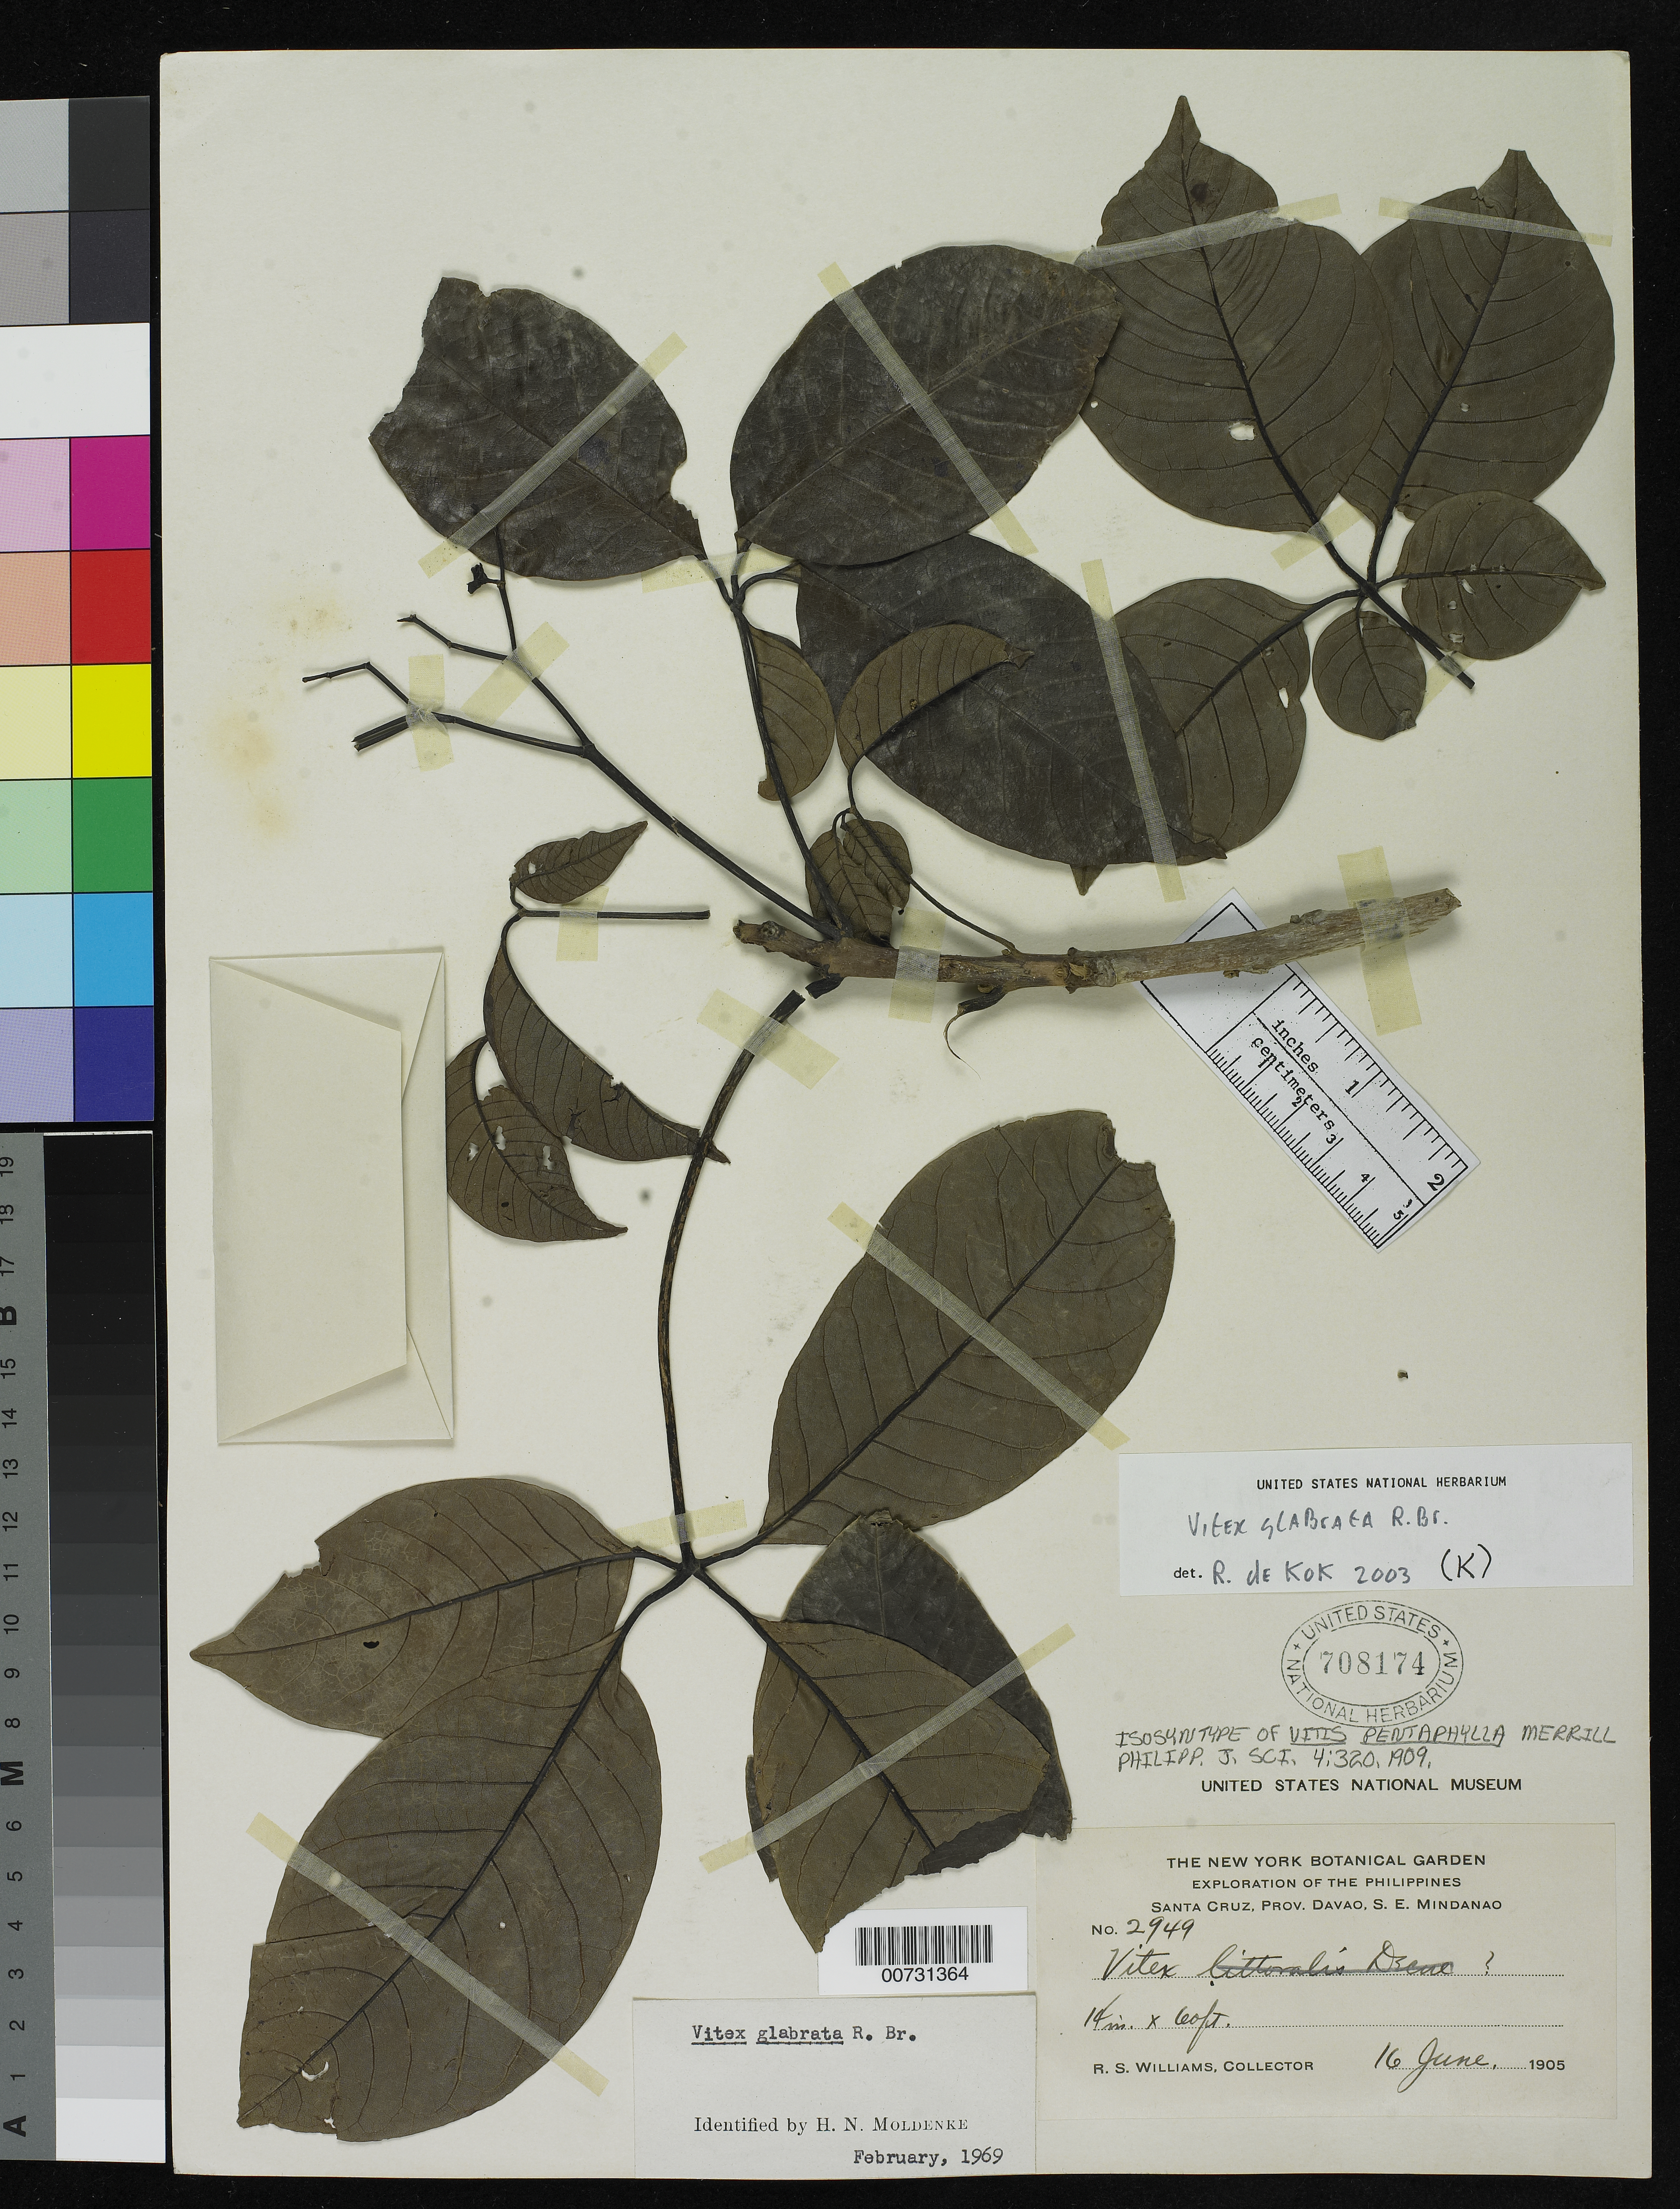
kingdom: Plantae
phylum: Tracheophyta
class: Magnoliopsida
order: Lamiales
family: Lamiaceae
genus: Vitex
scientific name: Vitex pentaphylla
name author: Merr.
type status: Syntype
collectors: R. S. Williams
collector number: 2949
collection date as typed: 16 Jun 1905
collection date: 1905-06-16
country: Philippines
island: Mindanao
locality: Santa Cruz, Prov. Davao, S.E. Mindanao.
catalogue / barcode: US 708174